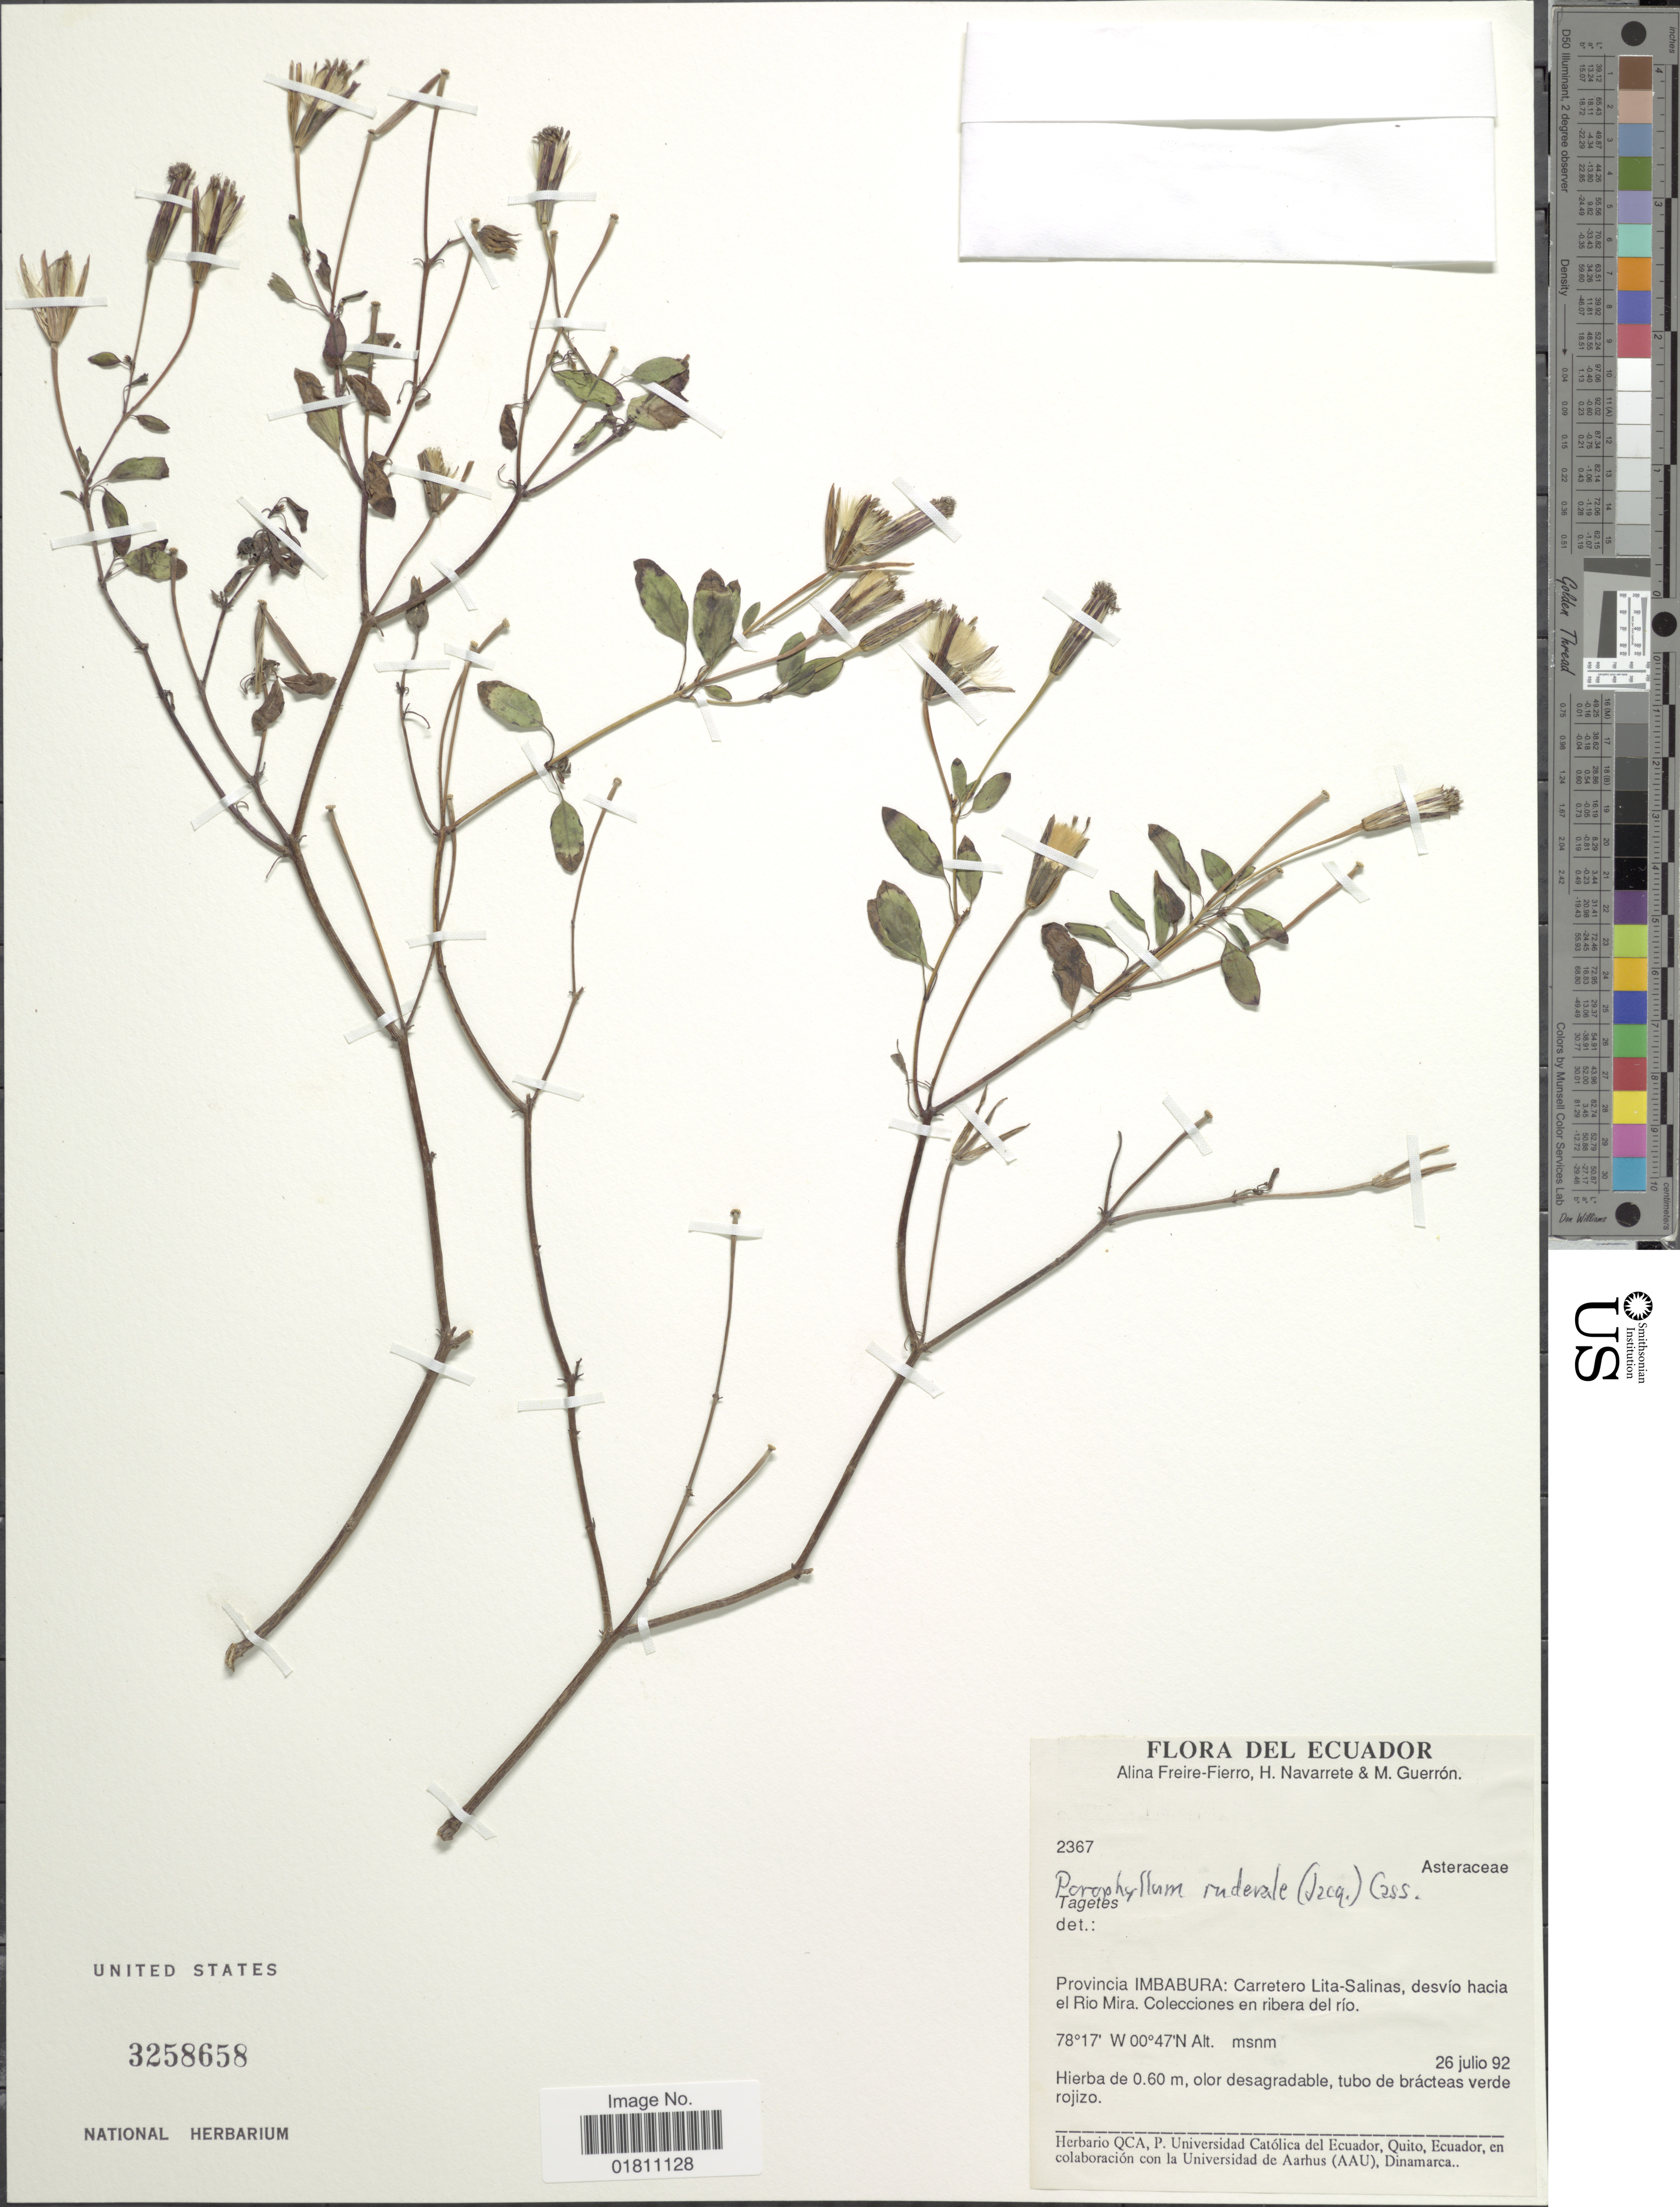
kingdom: Plantae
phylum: Tracheophyta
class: Magnoliopsida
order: Asterales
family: Asteraceae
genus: Porophyllum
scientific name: Porophyllum ruderale subsp. ruderale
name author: (Jacq.) Cass.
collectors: A. Freire-Fierro, H. Navarrete & M. Guerron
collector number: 2367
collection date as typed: Transcribed d/m/y: 26/7/92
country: Ecuador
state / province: Imbabura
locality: Carretero Lita-Salinas, desvío hacia el Rio Mira. Colecciones en ribera del río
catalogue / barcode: US 3258658